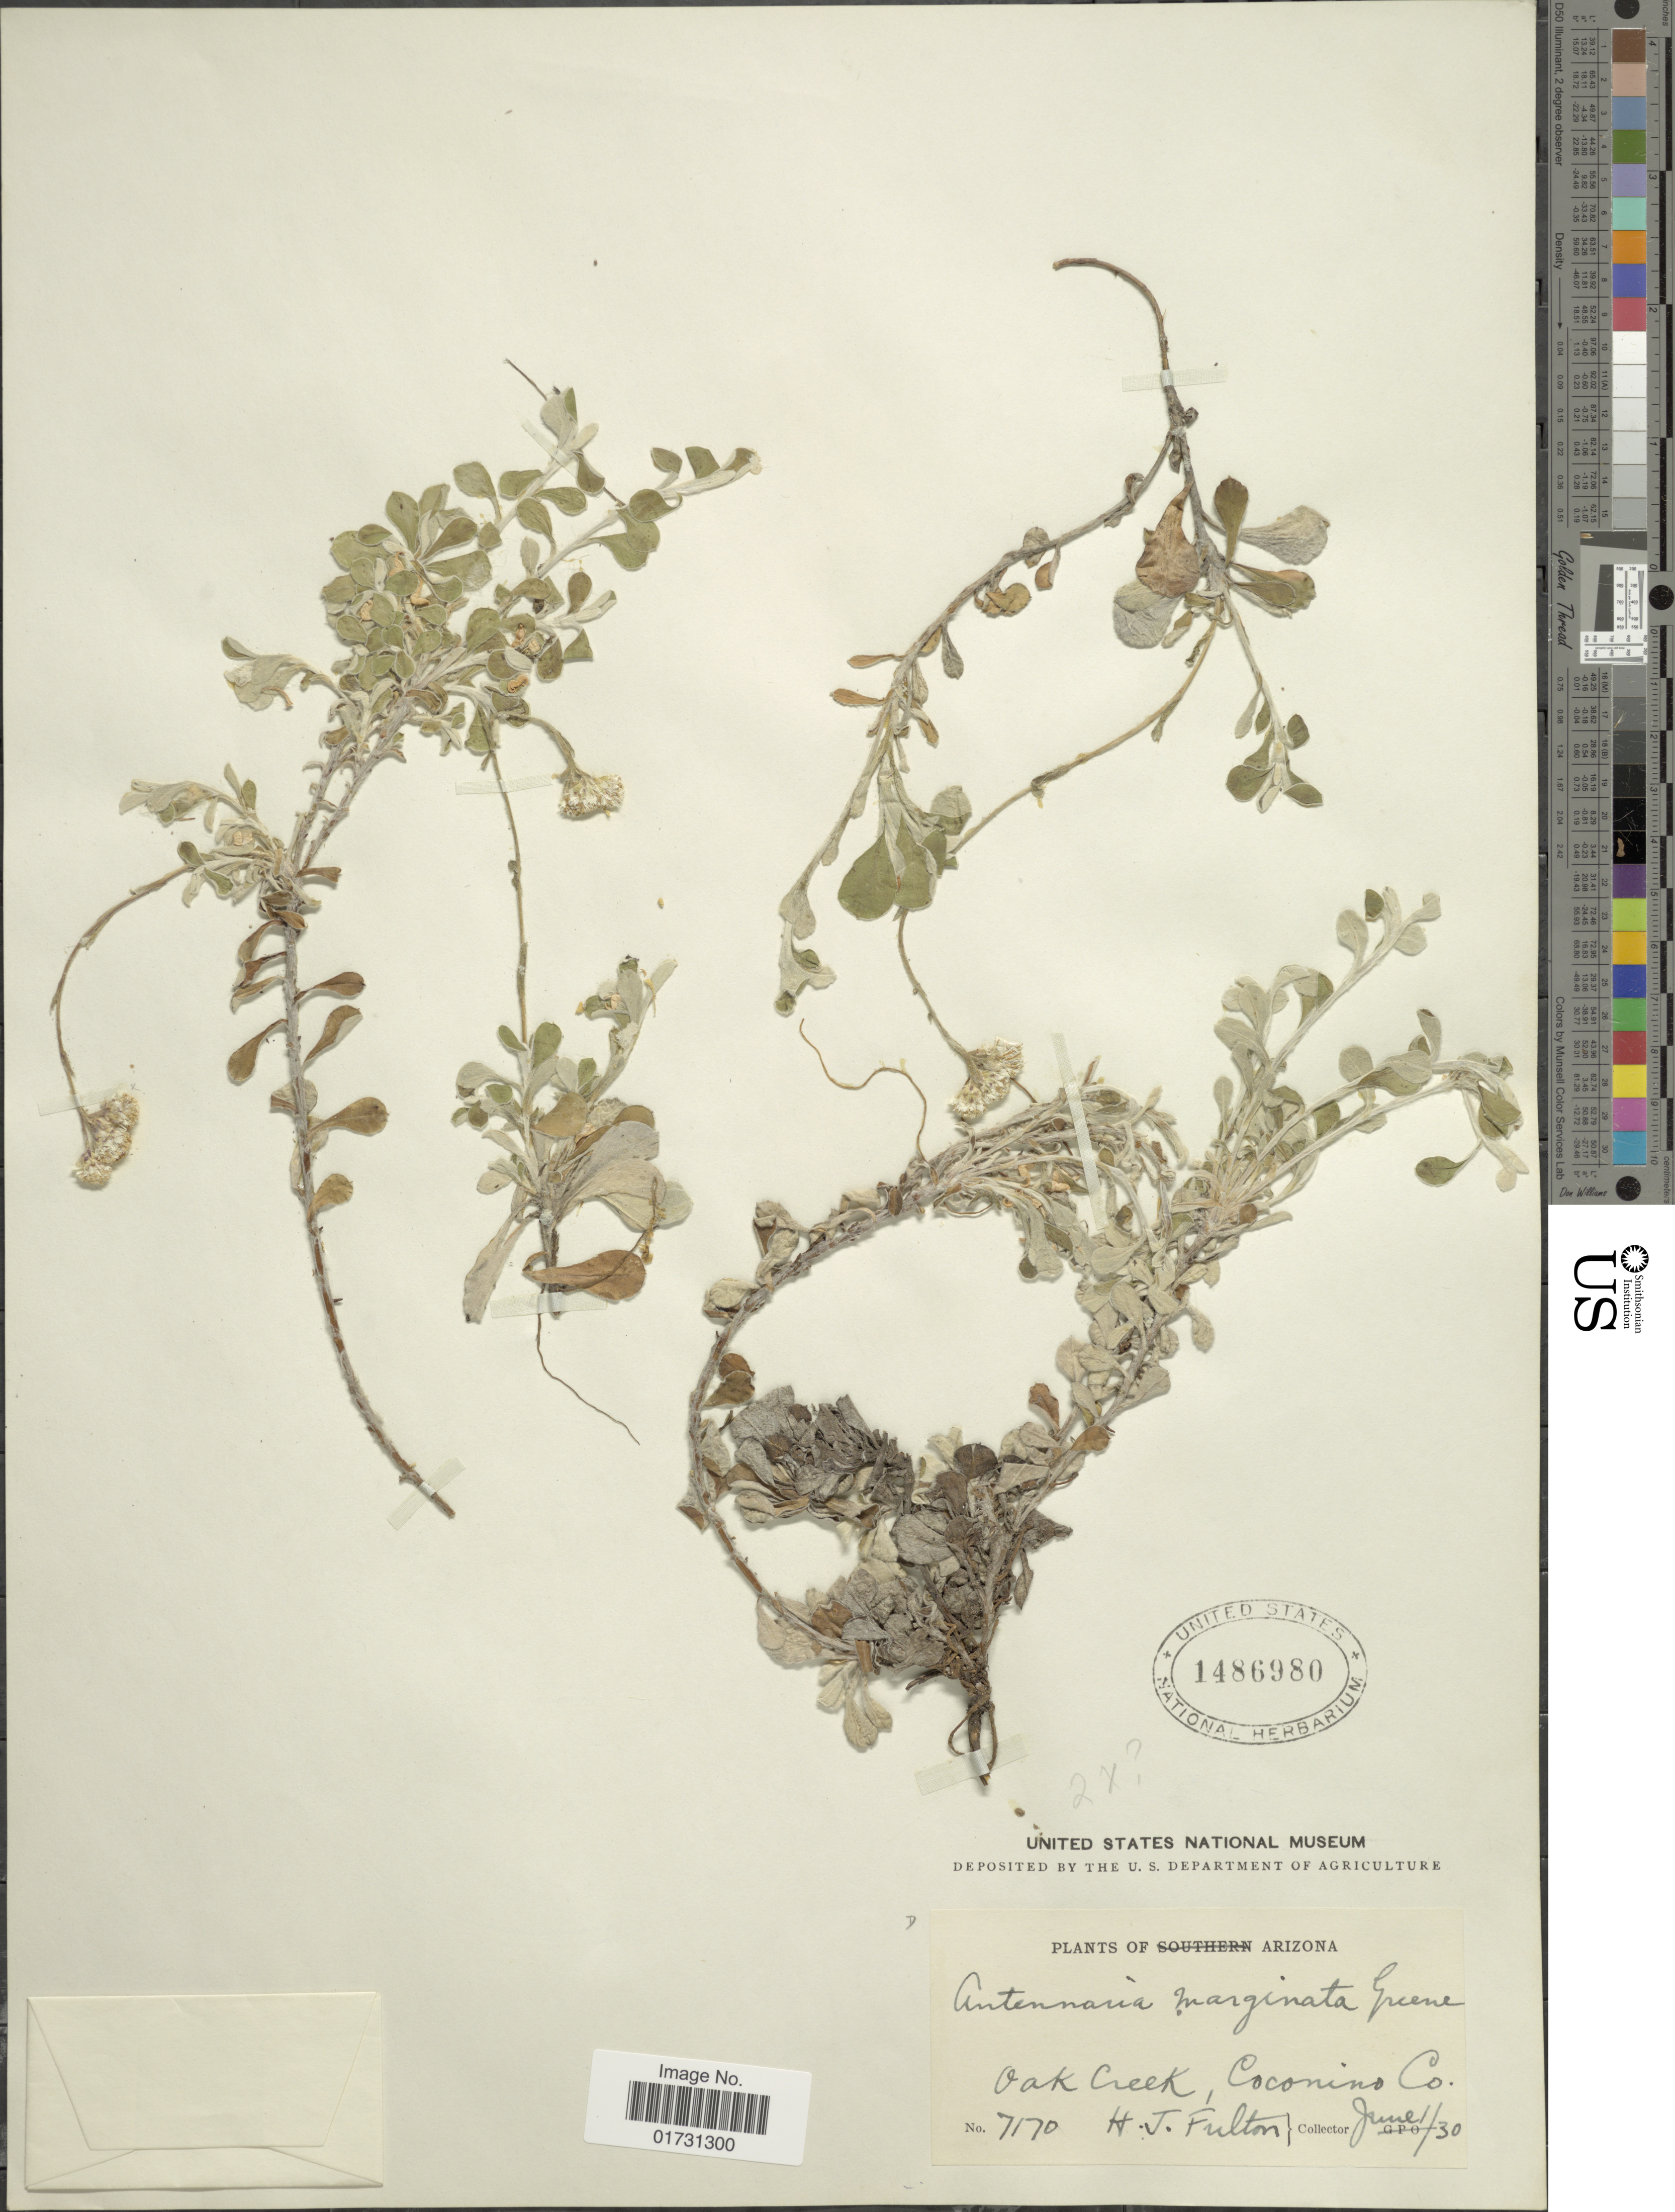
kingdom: Plantae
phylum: Tracheophyta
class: Magnoliopsida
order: Asterales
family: Asteraceae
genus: Antennaria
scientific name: Antennaria marginata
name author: Greene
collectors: H. Fulton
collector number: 7170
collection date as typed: Transcribed d/m/y: 1/6/30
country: United States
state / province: Arizona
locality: Oak Creek, Coconino Co.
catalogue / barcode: US 1486980